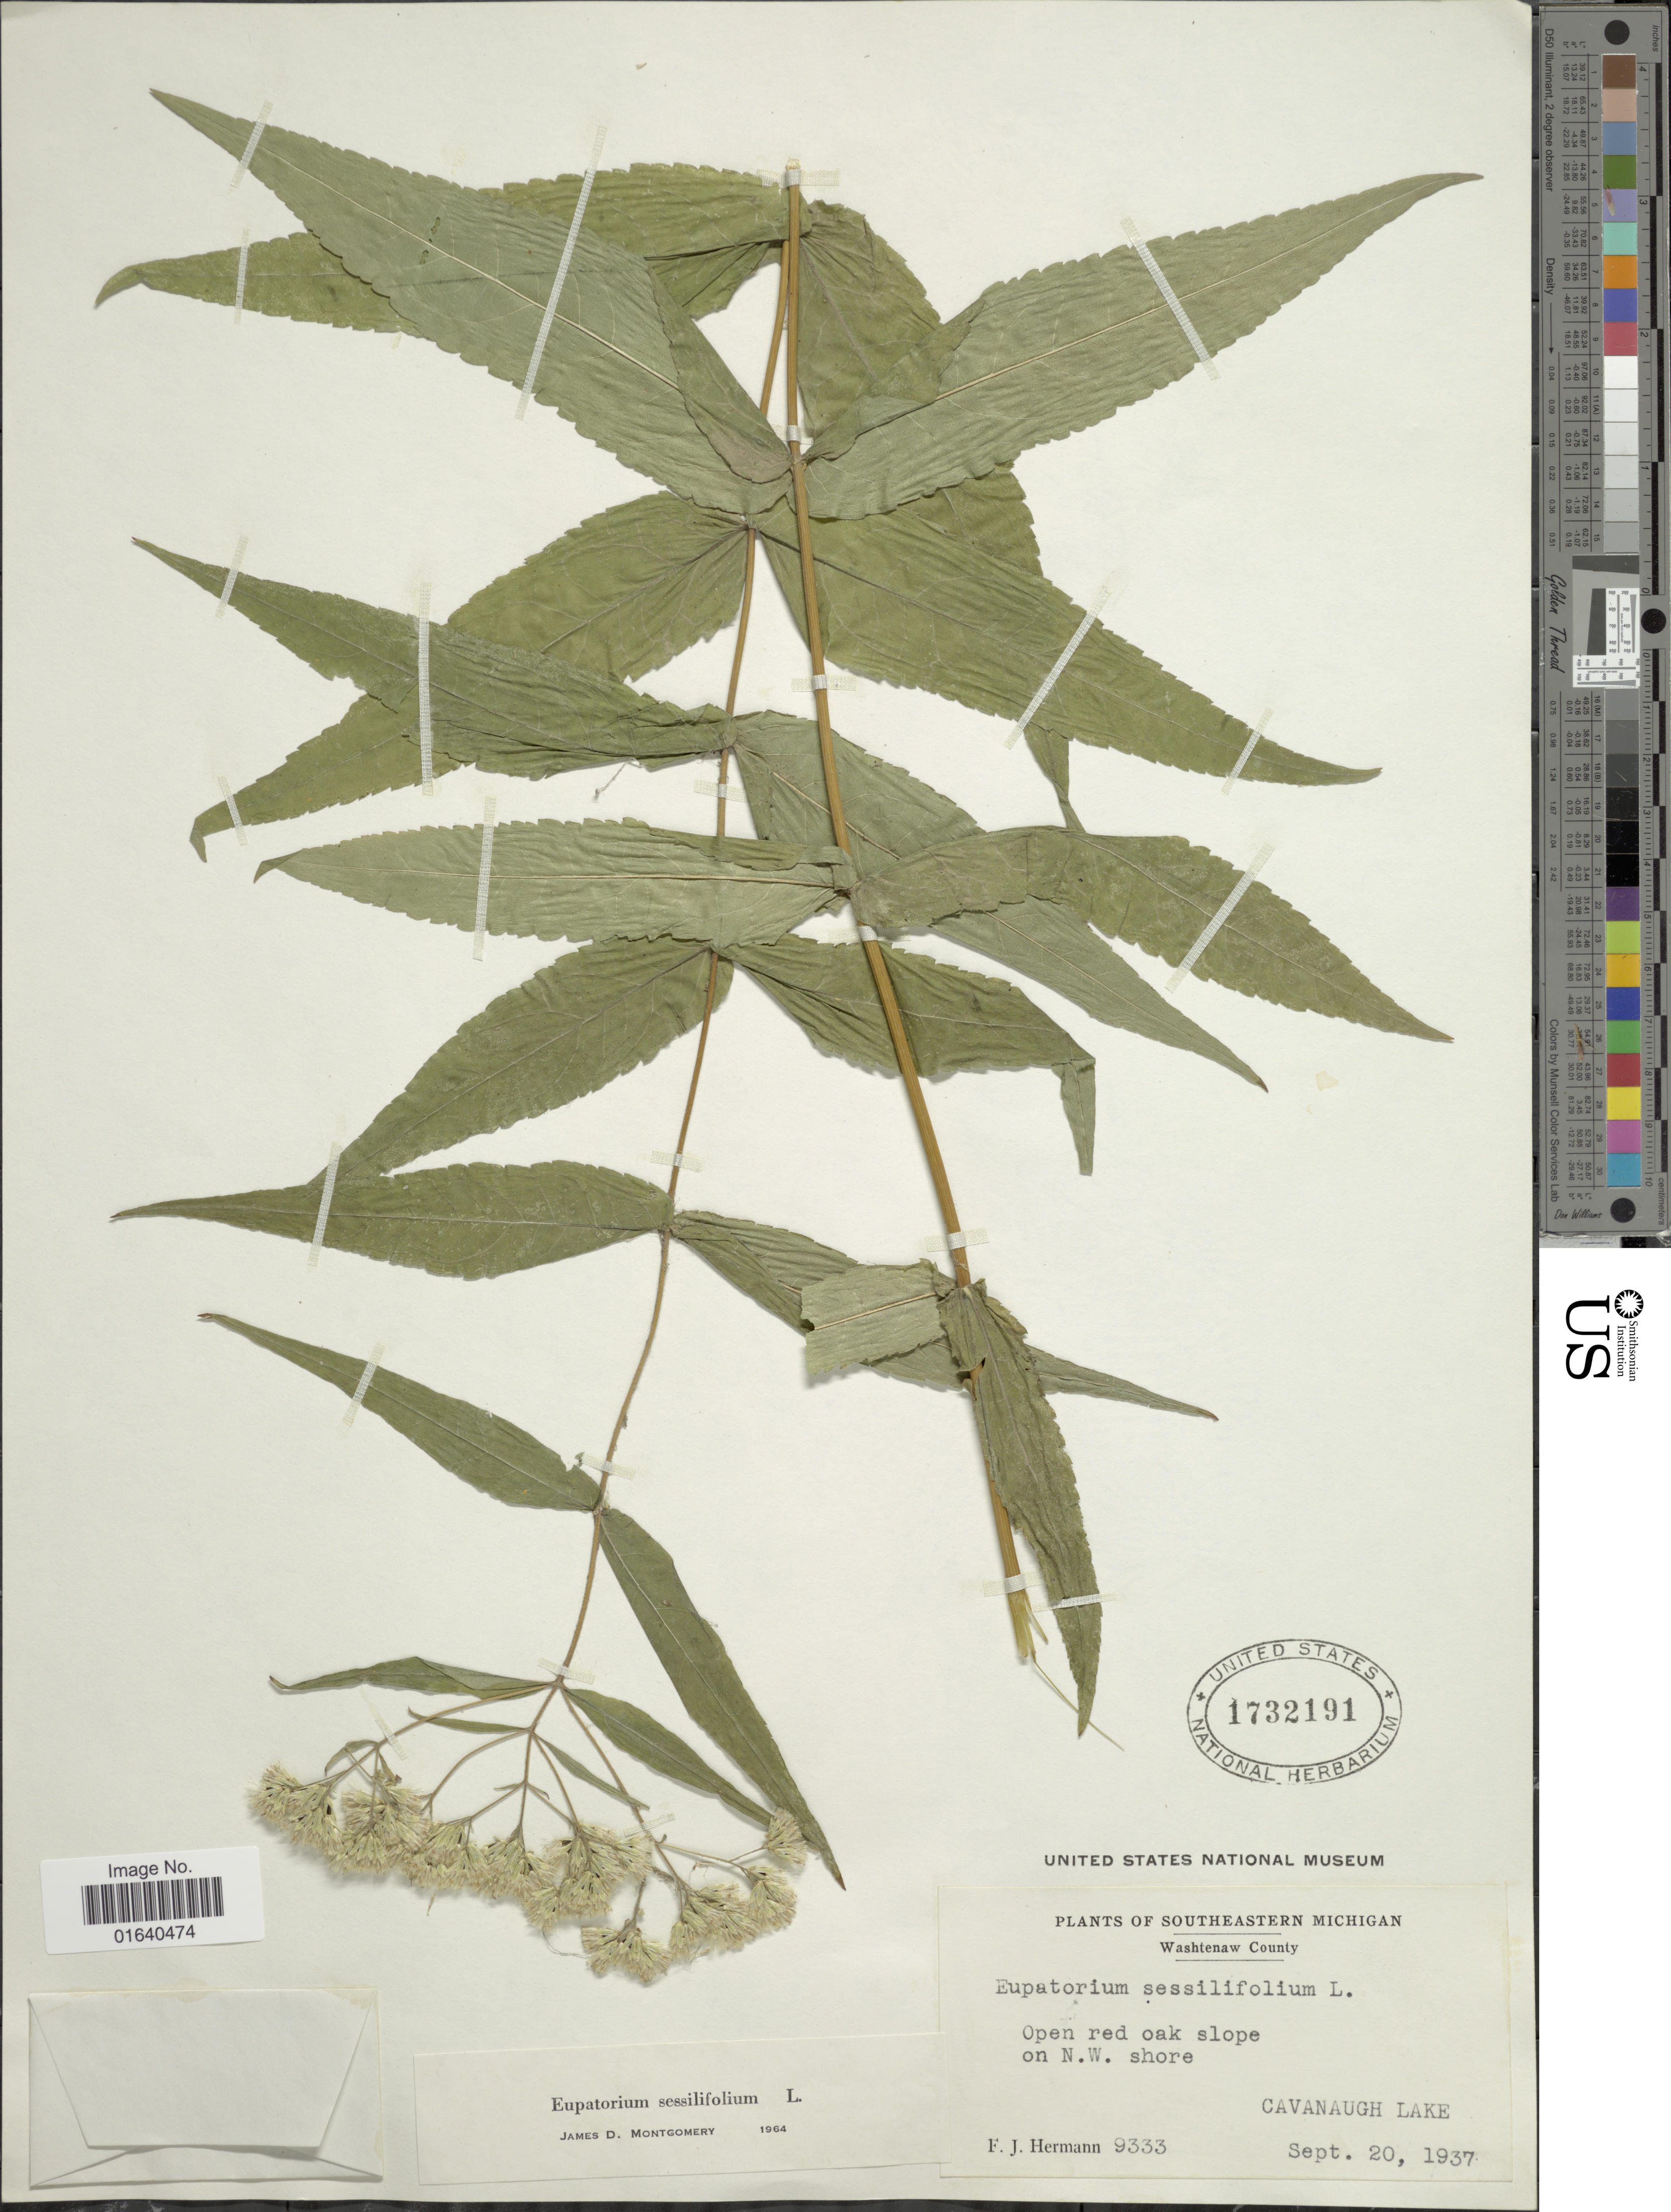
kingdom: Plantae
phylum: Tracheophyta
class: Magnoliopsida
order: Asterales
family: Asteraceae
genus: Eupatorium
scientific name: Eupatorium sessilifolium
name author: L.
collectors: F. J. Hermann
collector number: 9333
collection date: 1937-09-20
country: United States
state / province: Michigan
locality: Southeastern Michigan, Open red oak slope on N.W. shore, Cavanaugh Lake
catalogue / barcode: US 1732191